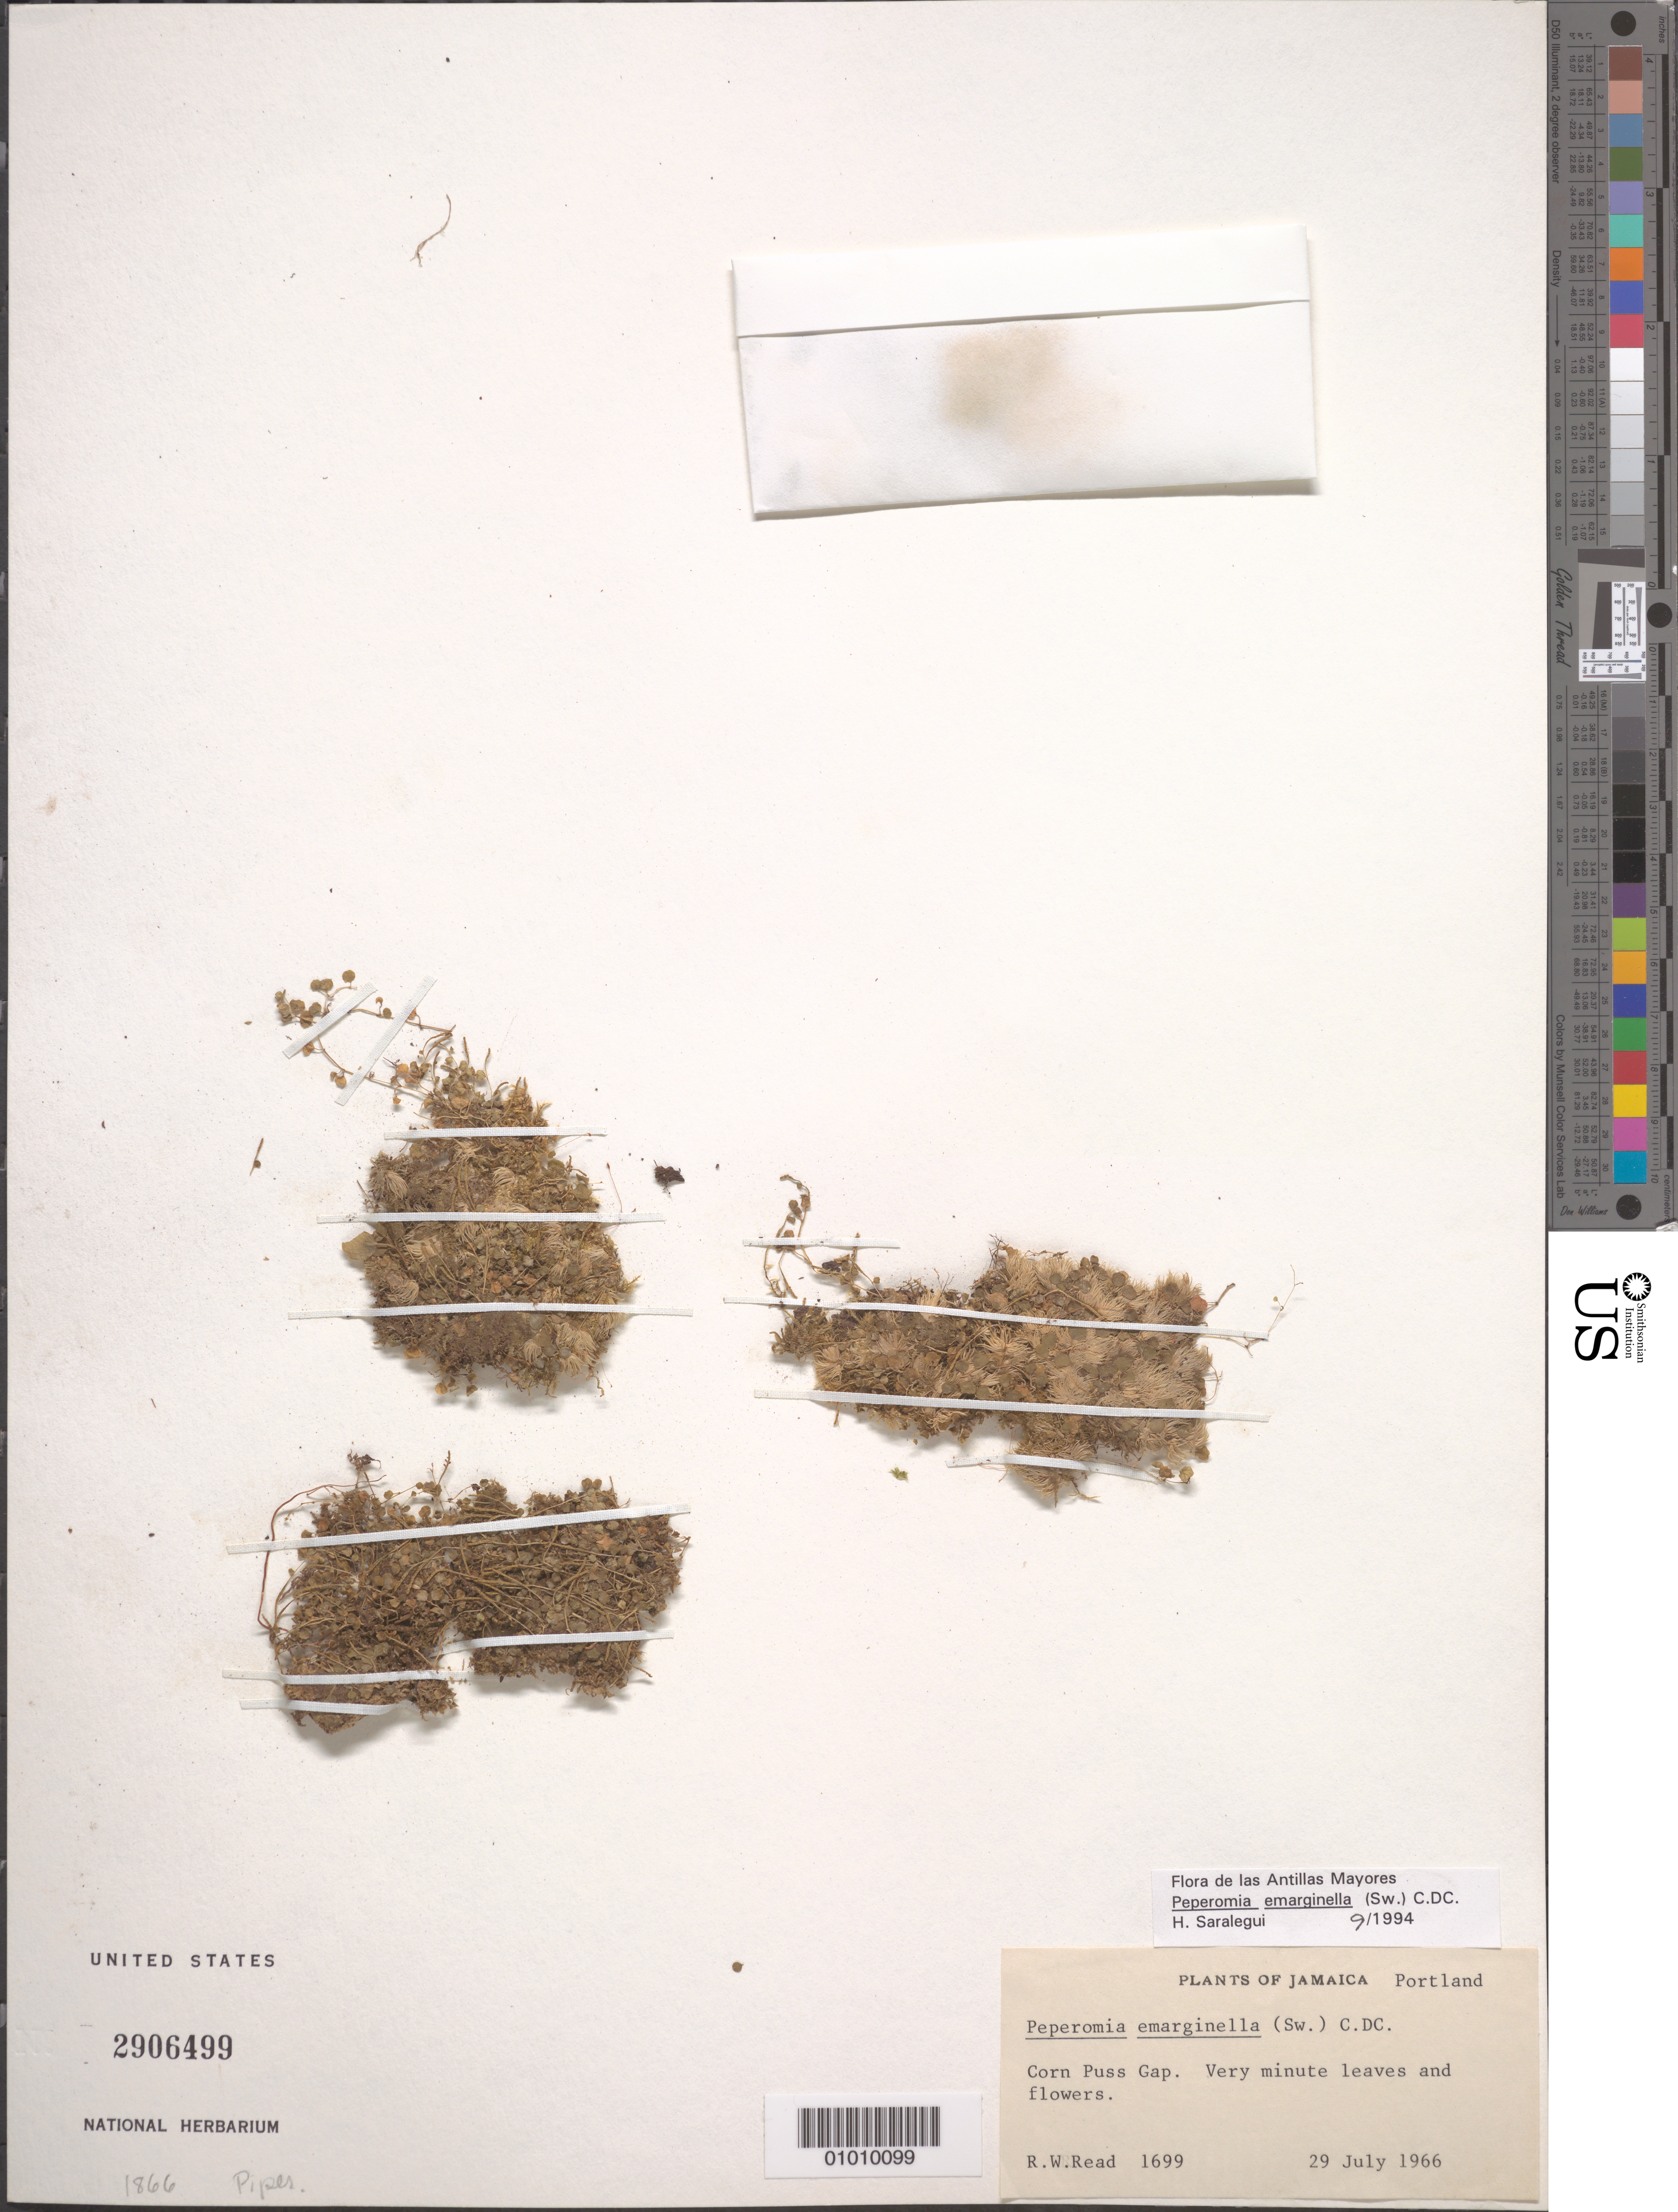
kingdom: Plantae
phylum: Tracheophyta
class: Magnoliopsida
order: Piperales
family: Piperaceae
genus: Peperomia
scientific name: Peperomia emarginella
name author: (Sw. ex Wikstr.) C. DC.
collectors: R. W. Read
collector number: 1699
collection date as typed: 29 Jul 1966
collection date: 1966-07-29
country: Jamaica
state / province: Portland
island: Jamaica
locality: Corn Puss Gap.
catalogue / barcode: US 2906499